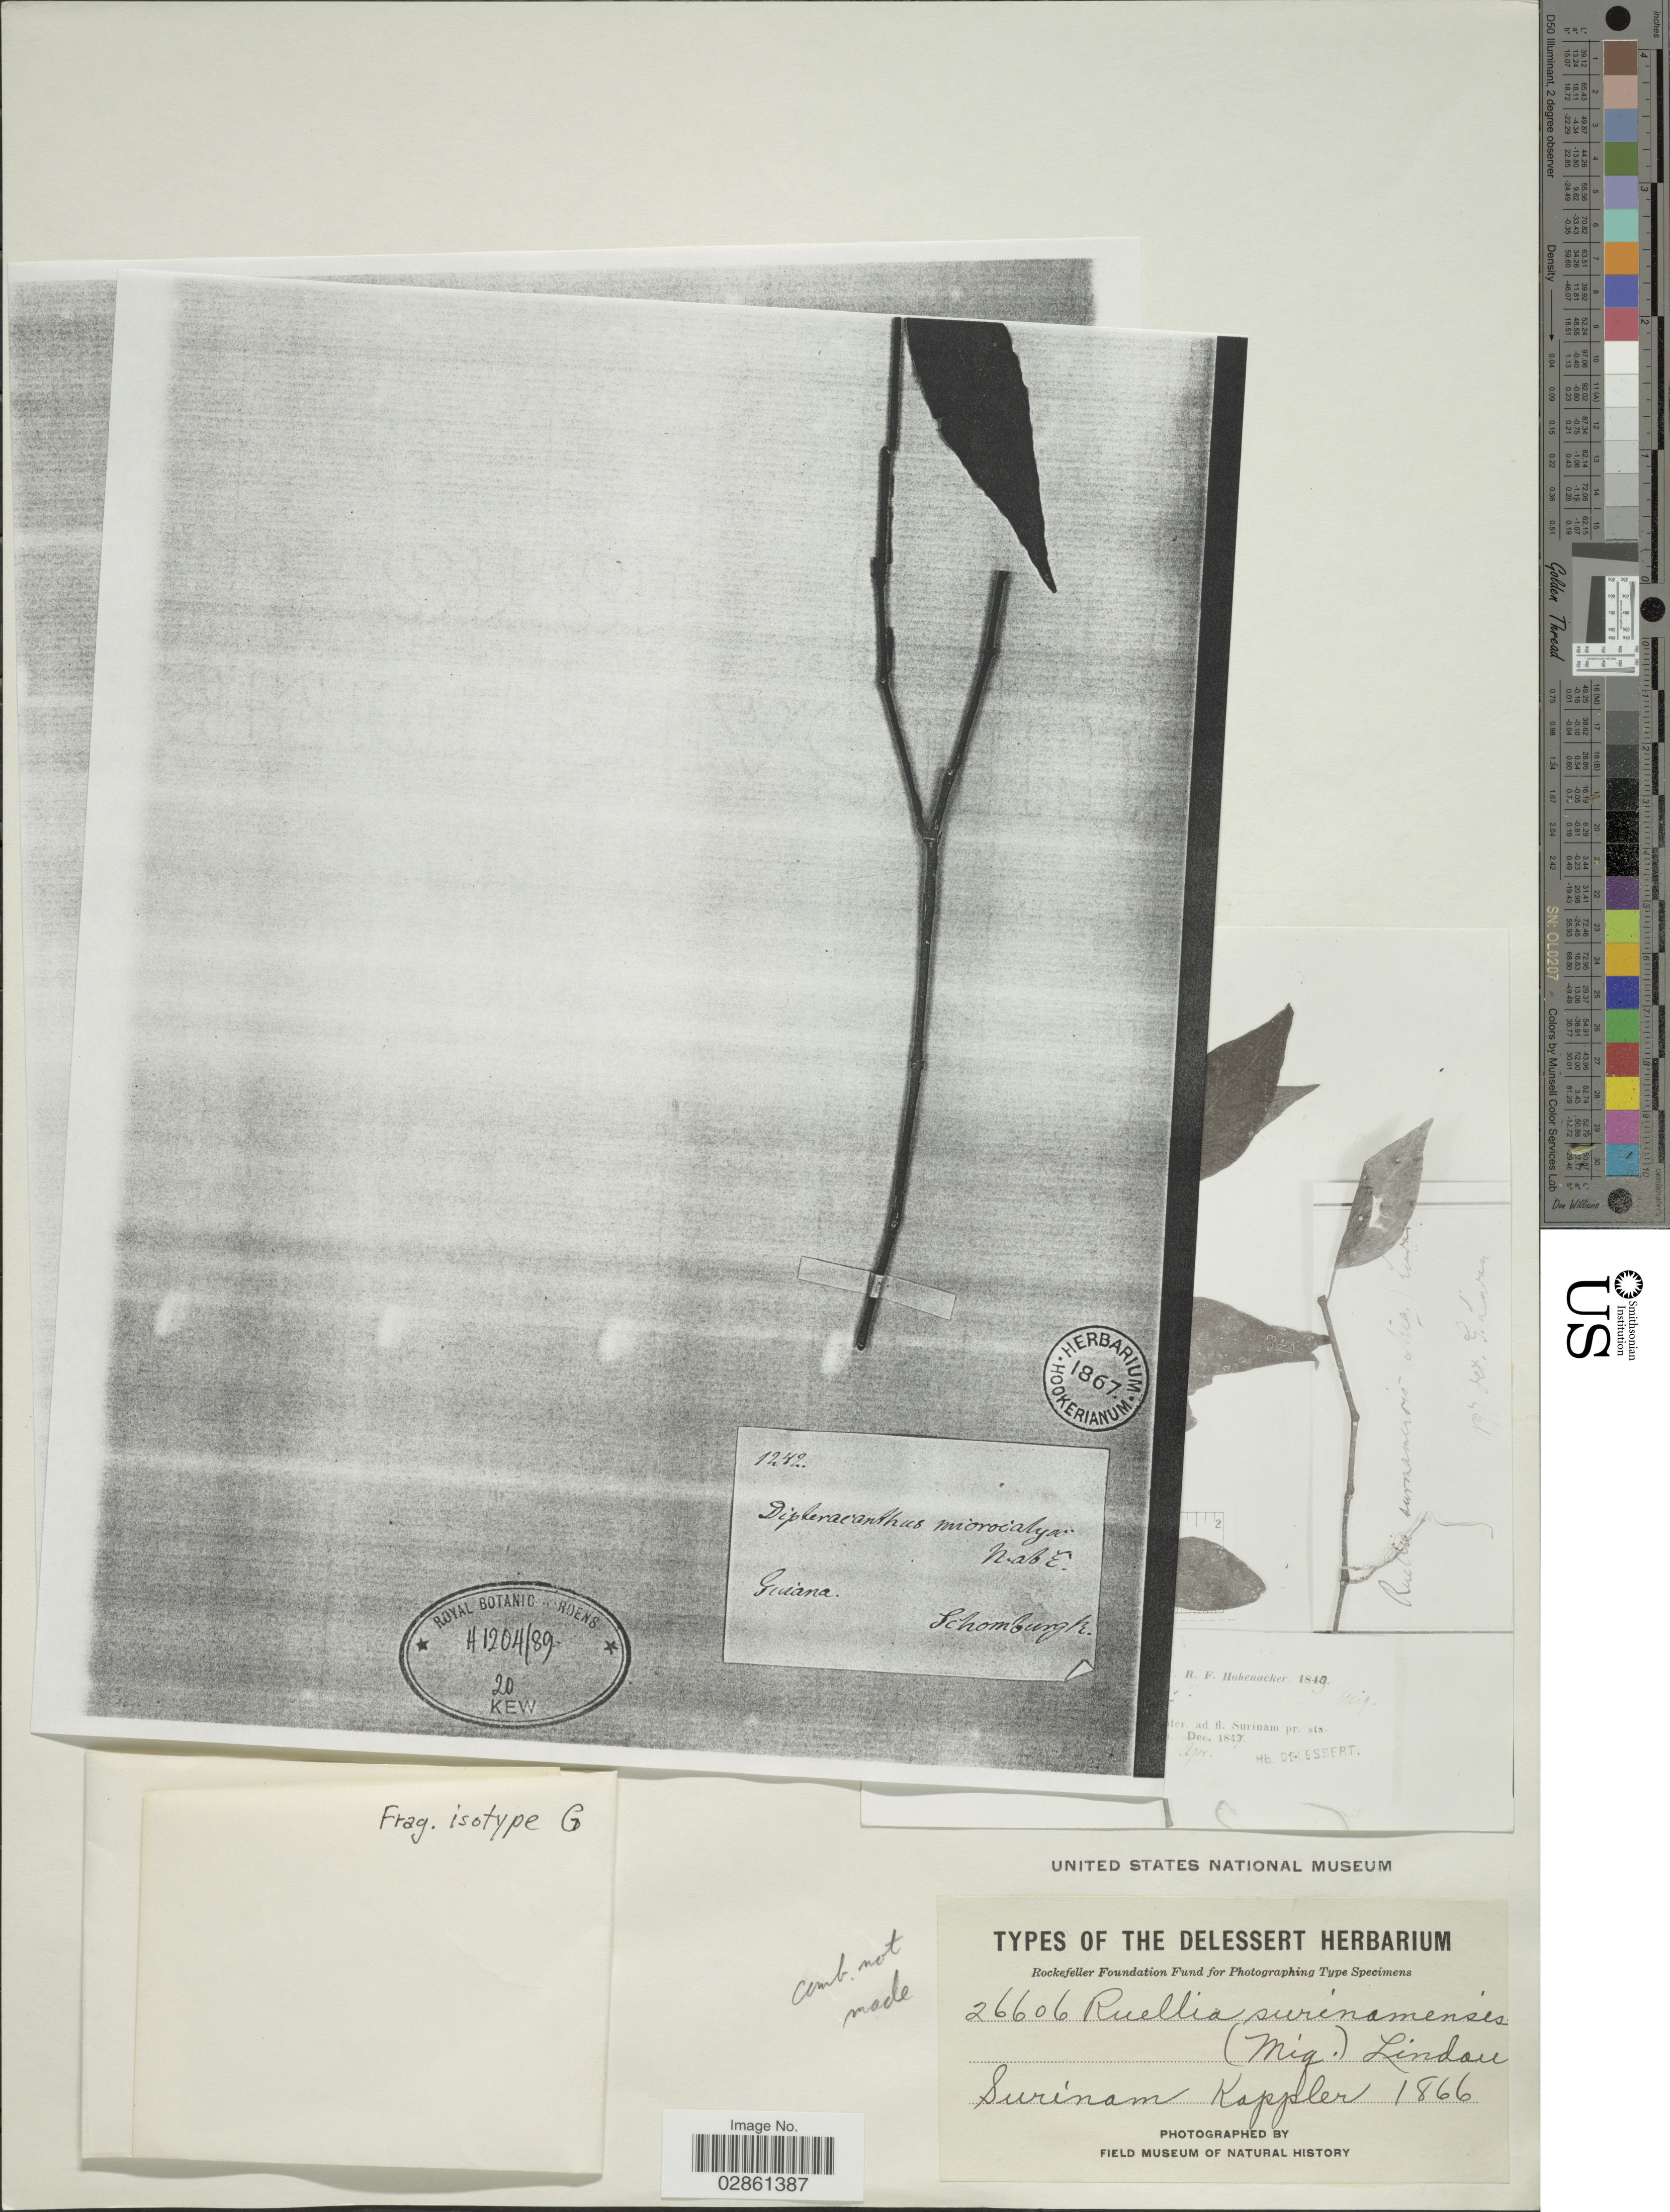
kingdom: Plantae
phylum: Tracheophyta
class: Magnoliopsida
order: Lamiales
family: Acanthaceae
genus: Ruellia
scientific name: Ruellia microcalyx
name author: (Nees) Lindau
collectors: A. Kappler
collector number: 26606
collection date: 1866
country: Suriname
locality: Surinam.